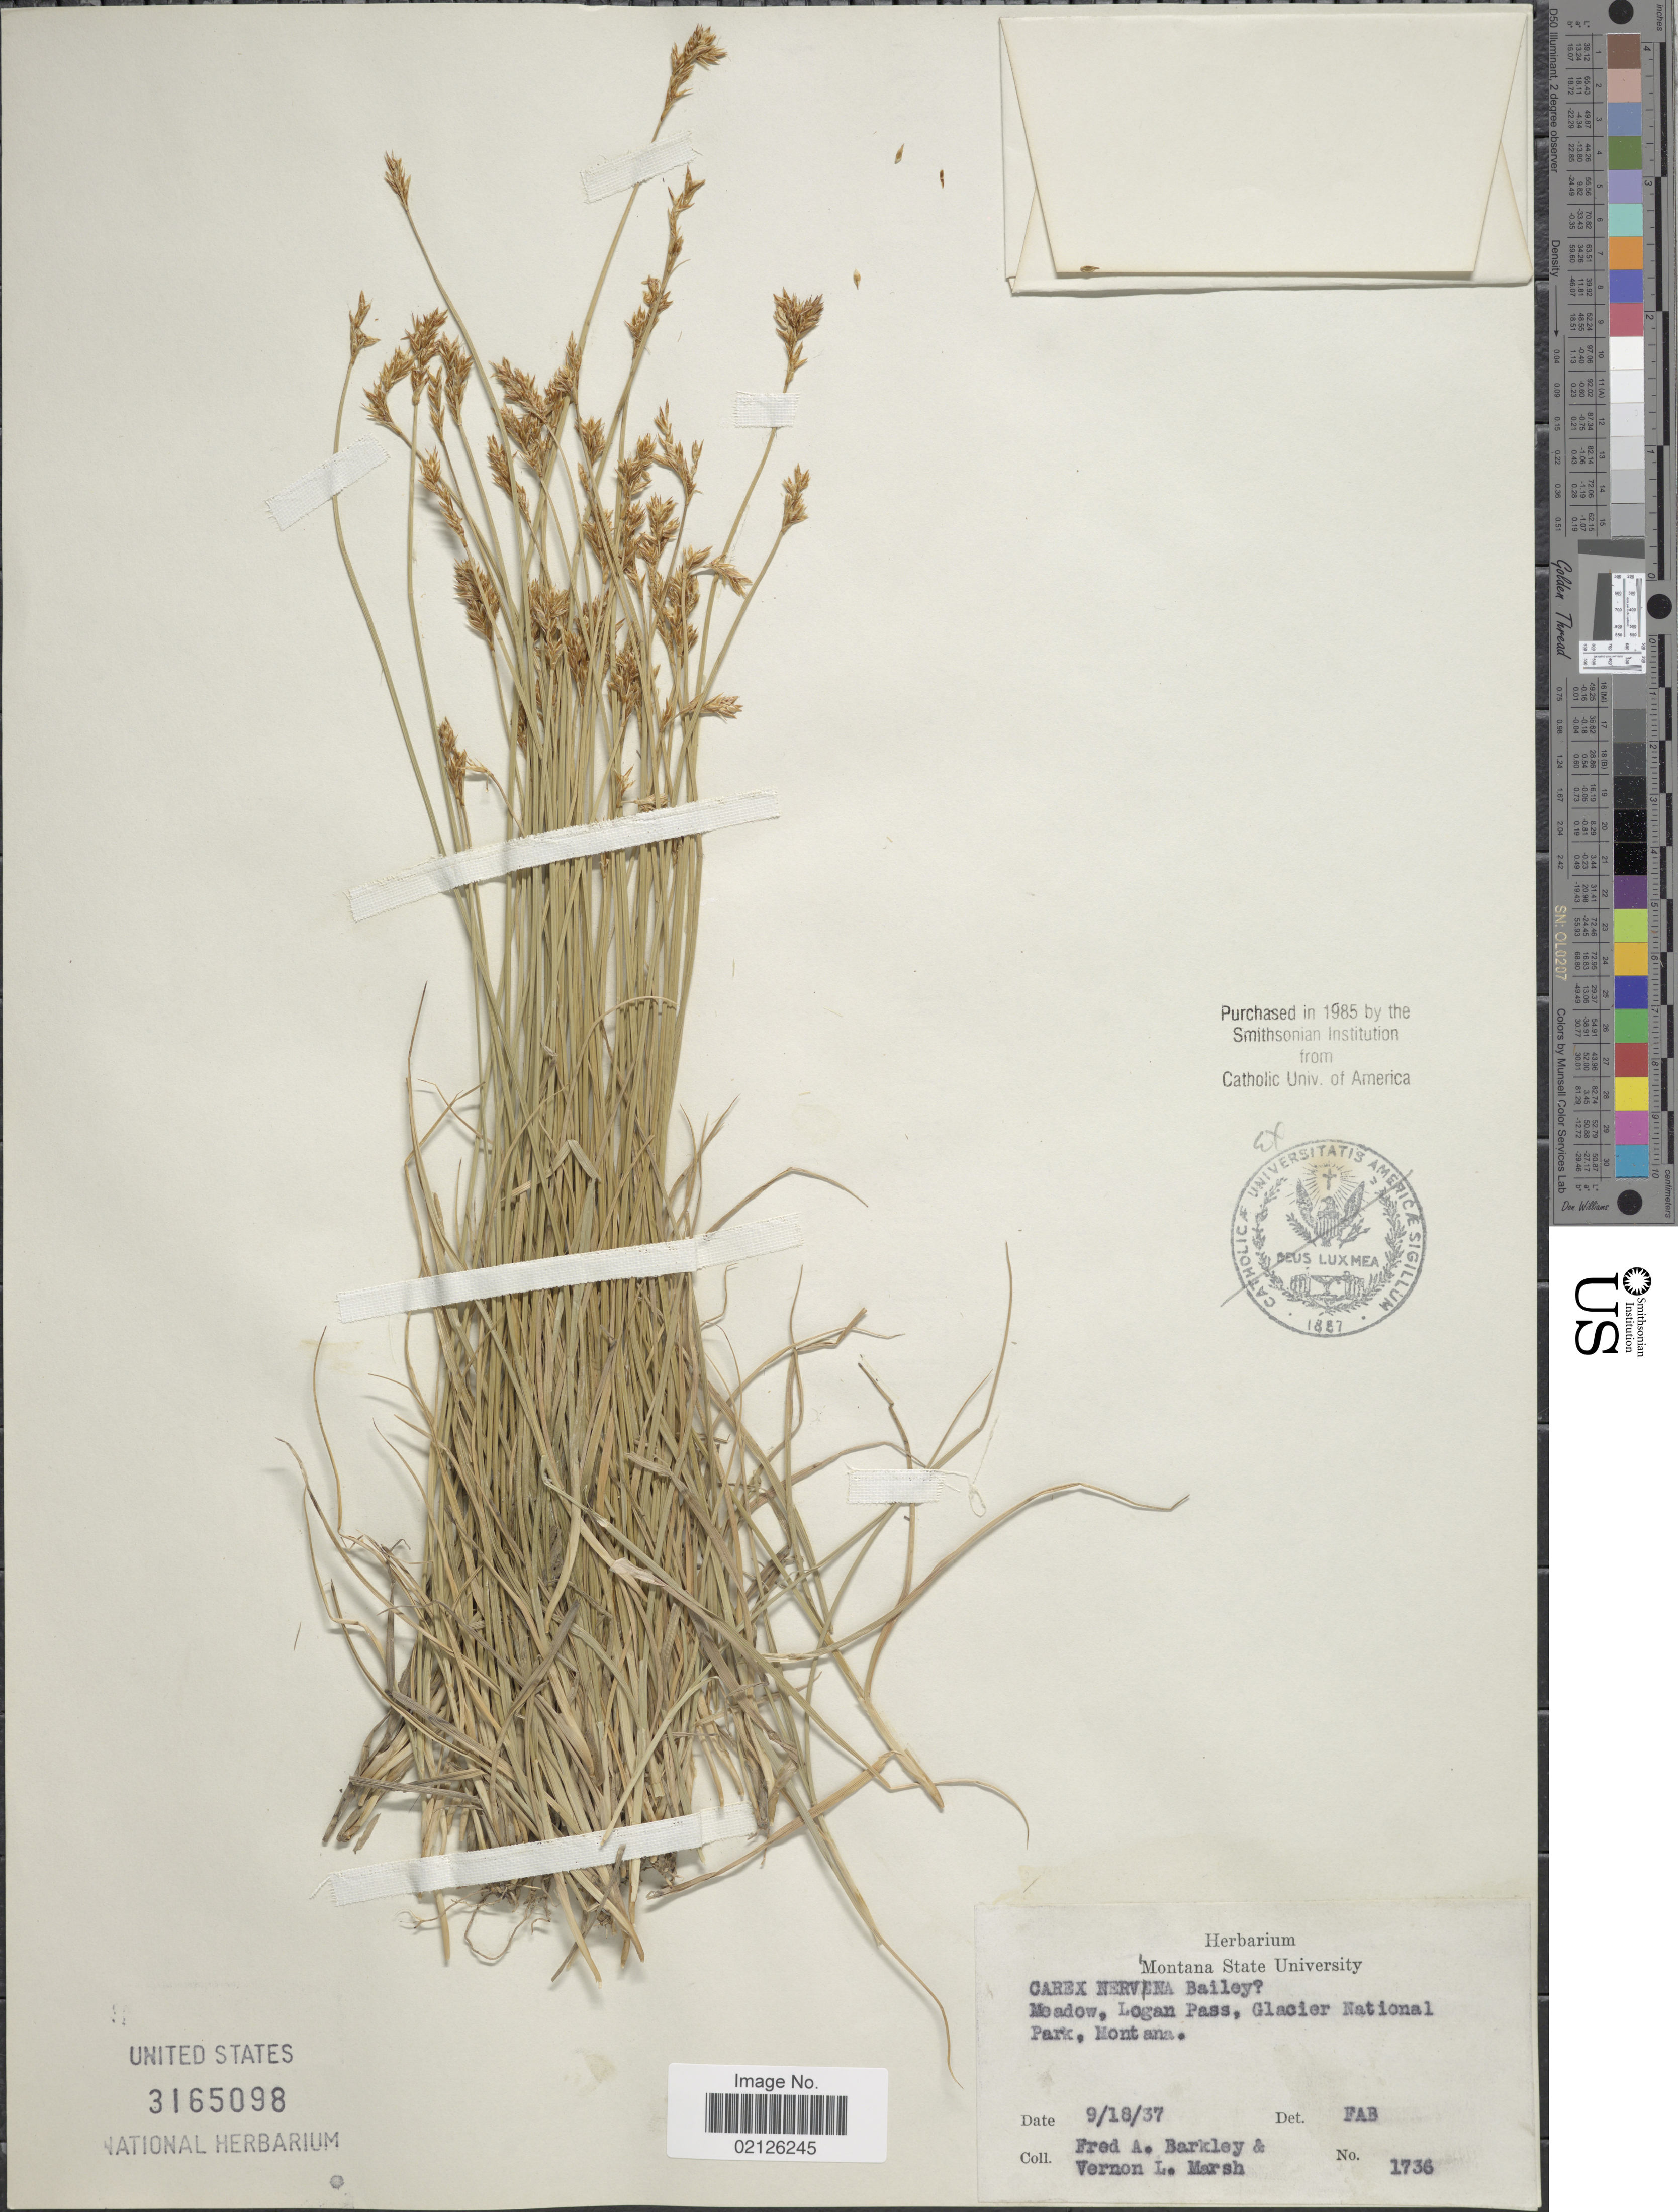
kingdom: Plantae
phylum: Tracheophyta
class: Liliopsida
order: Poales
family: Cyperaceae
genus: Carex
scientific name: Carex nervina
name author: L.H. Bailey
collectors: F. A. Barkley & V. L. Marsh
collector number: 1736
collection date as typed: Transcribed d/m/y: 18/7/37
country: United States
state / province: Montana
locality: Meadow, Logan Pass, Glacier National Park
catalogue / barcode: US 3165098